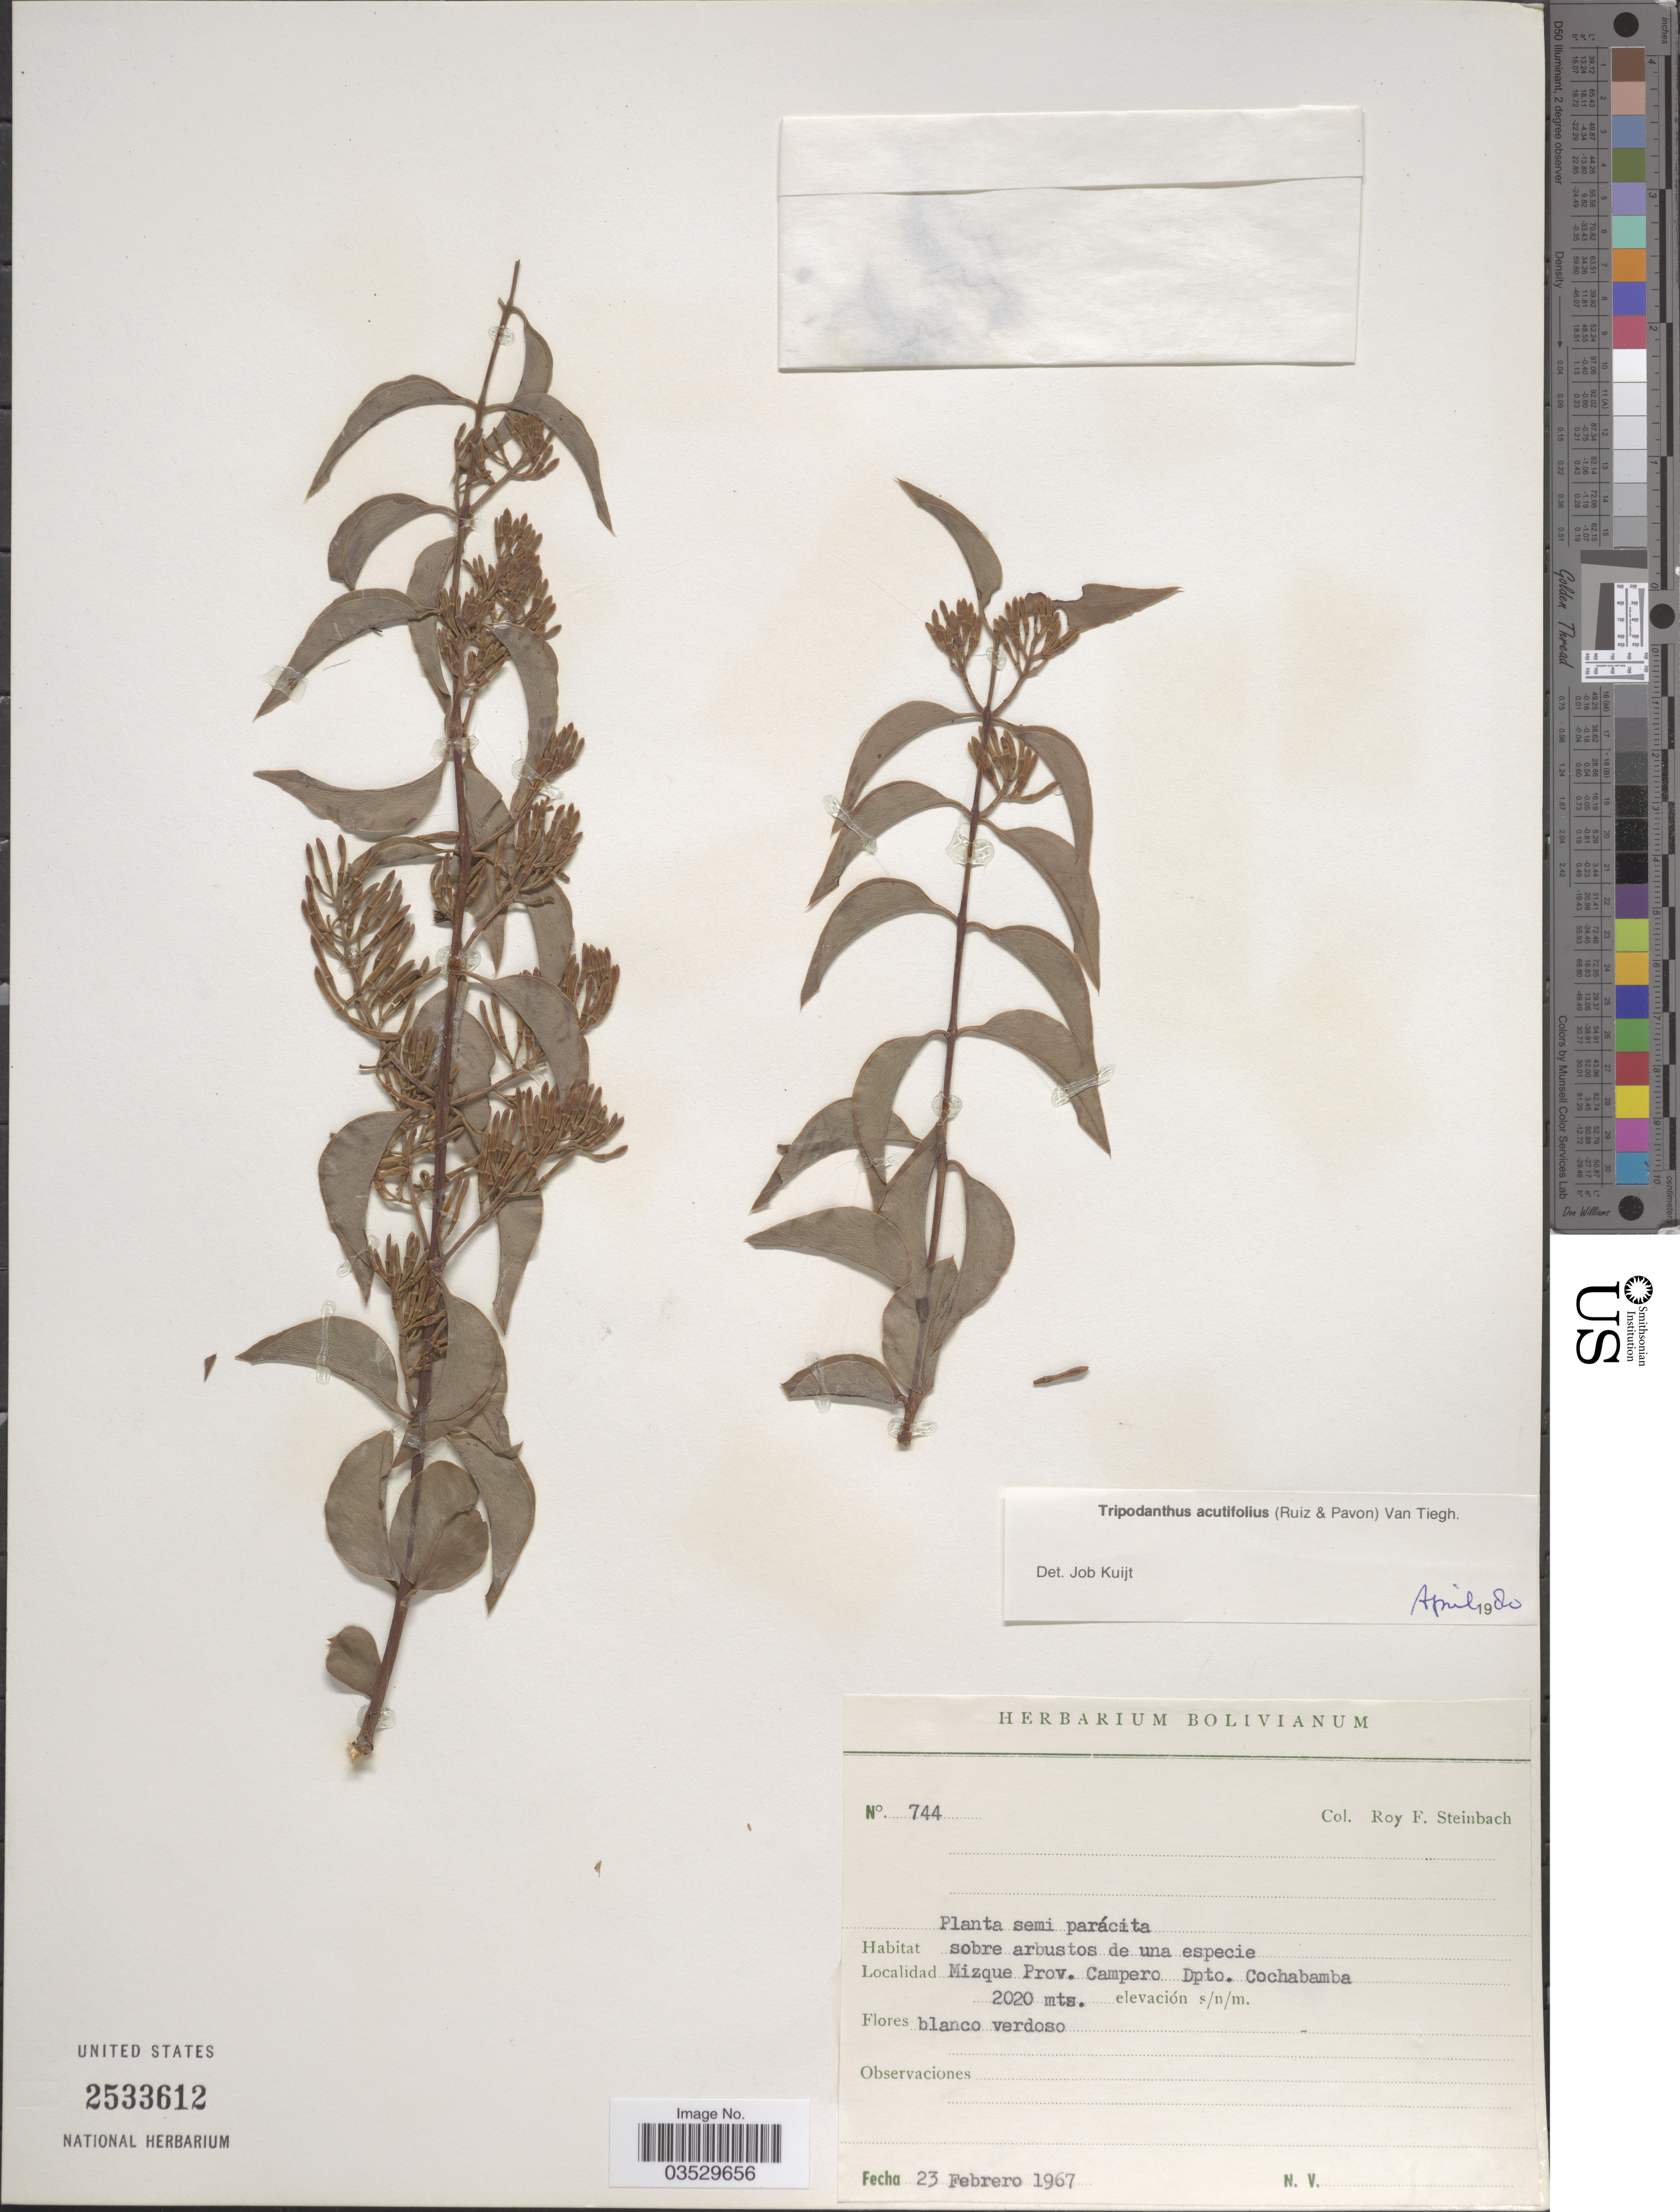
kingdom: Plantae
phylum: Tracheophyta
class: Magnoliopsida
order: Santalales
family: Loranthaceae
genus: Tripodanthus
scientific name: Tripodanthus acutifolius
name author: Tiegh.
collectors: R. F. Steinbach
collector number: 744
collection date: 1967-02-23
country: Bolivia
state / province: Cochabamba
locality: Mizque Prov. Campero Dpto. Cochabamba.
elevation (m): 2020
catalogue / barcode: US 2533612